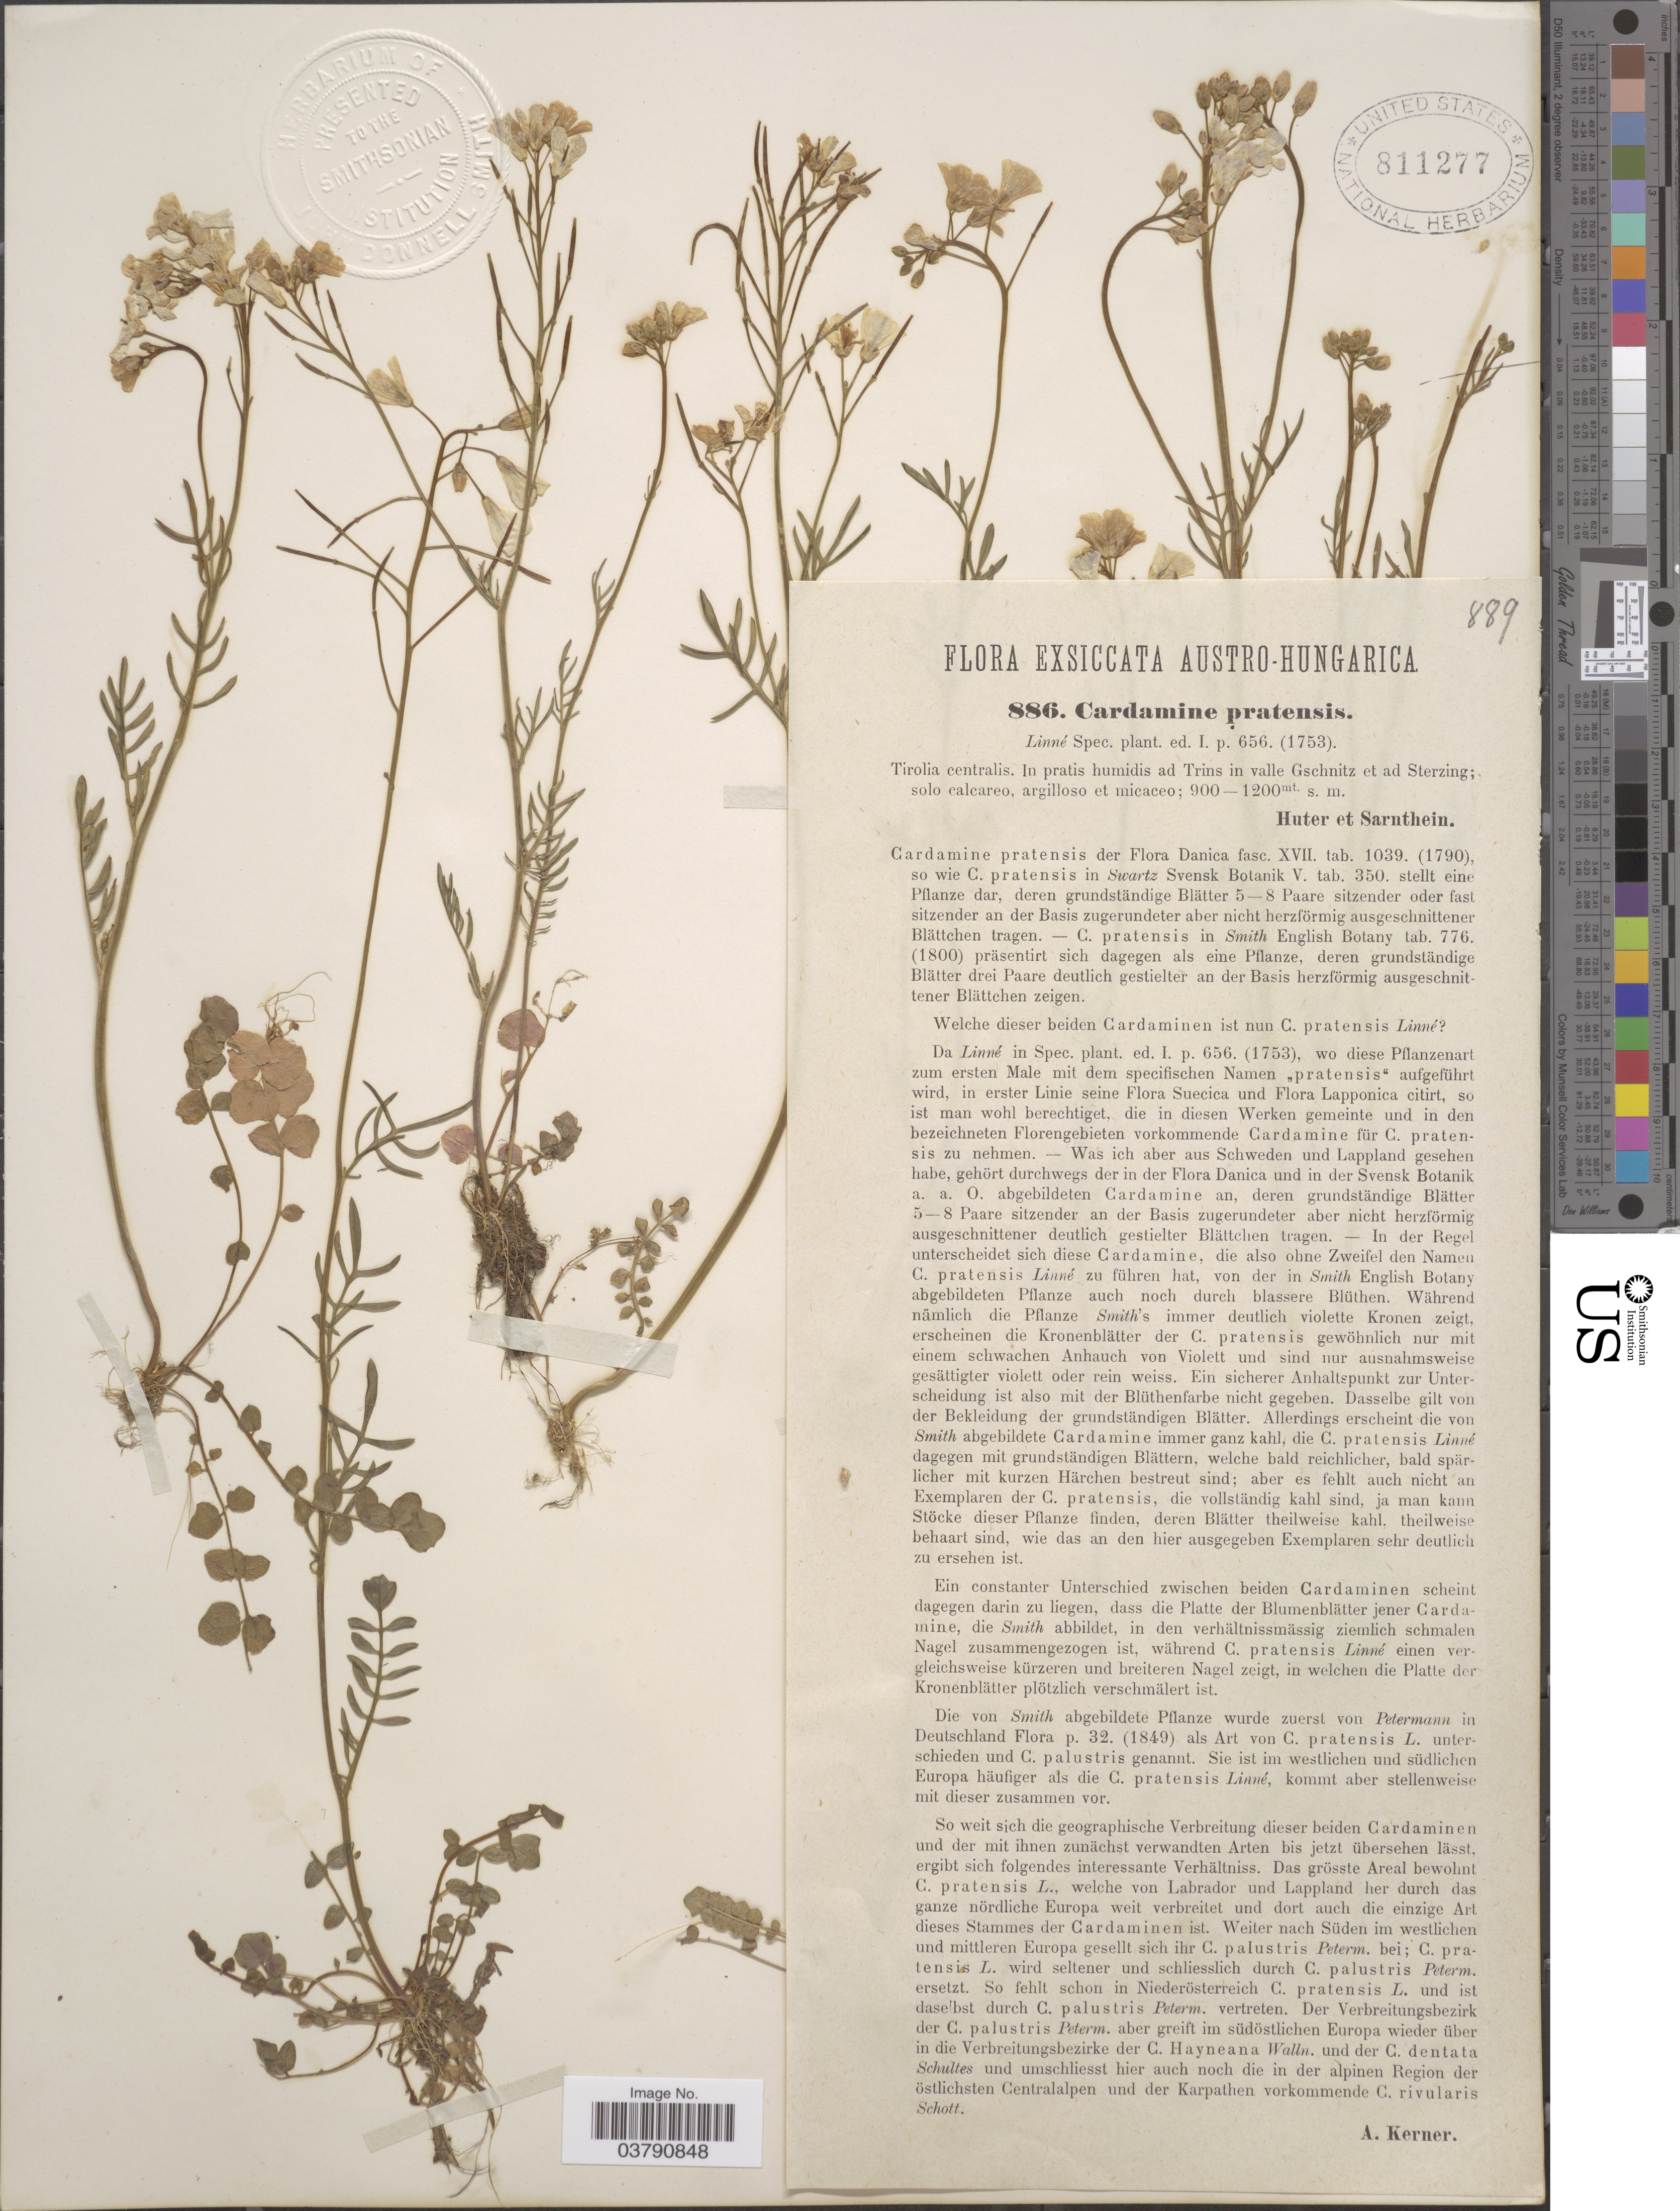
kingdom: Plantae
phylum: Tracheophyta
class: Magnoliopsida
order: Brassicales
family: Brassicaceae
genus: Cardamine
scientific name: Cardamine pratensis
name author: L.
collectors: -. Huter & -. Sarnthein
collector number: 886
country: Austria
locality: Austro-Hungarica. Tirolia centralis. In pratis humidis ad Trins in valle Gschnitz et ad Sterzing.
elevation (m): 900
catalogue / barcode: US 811277